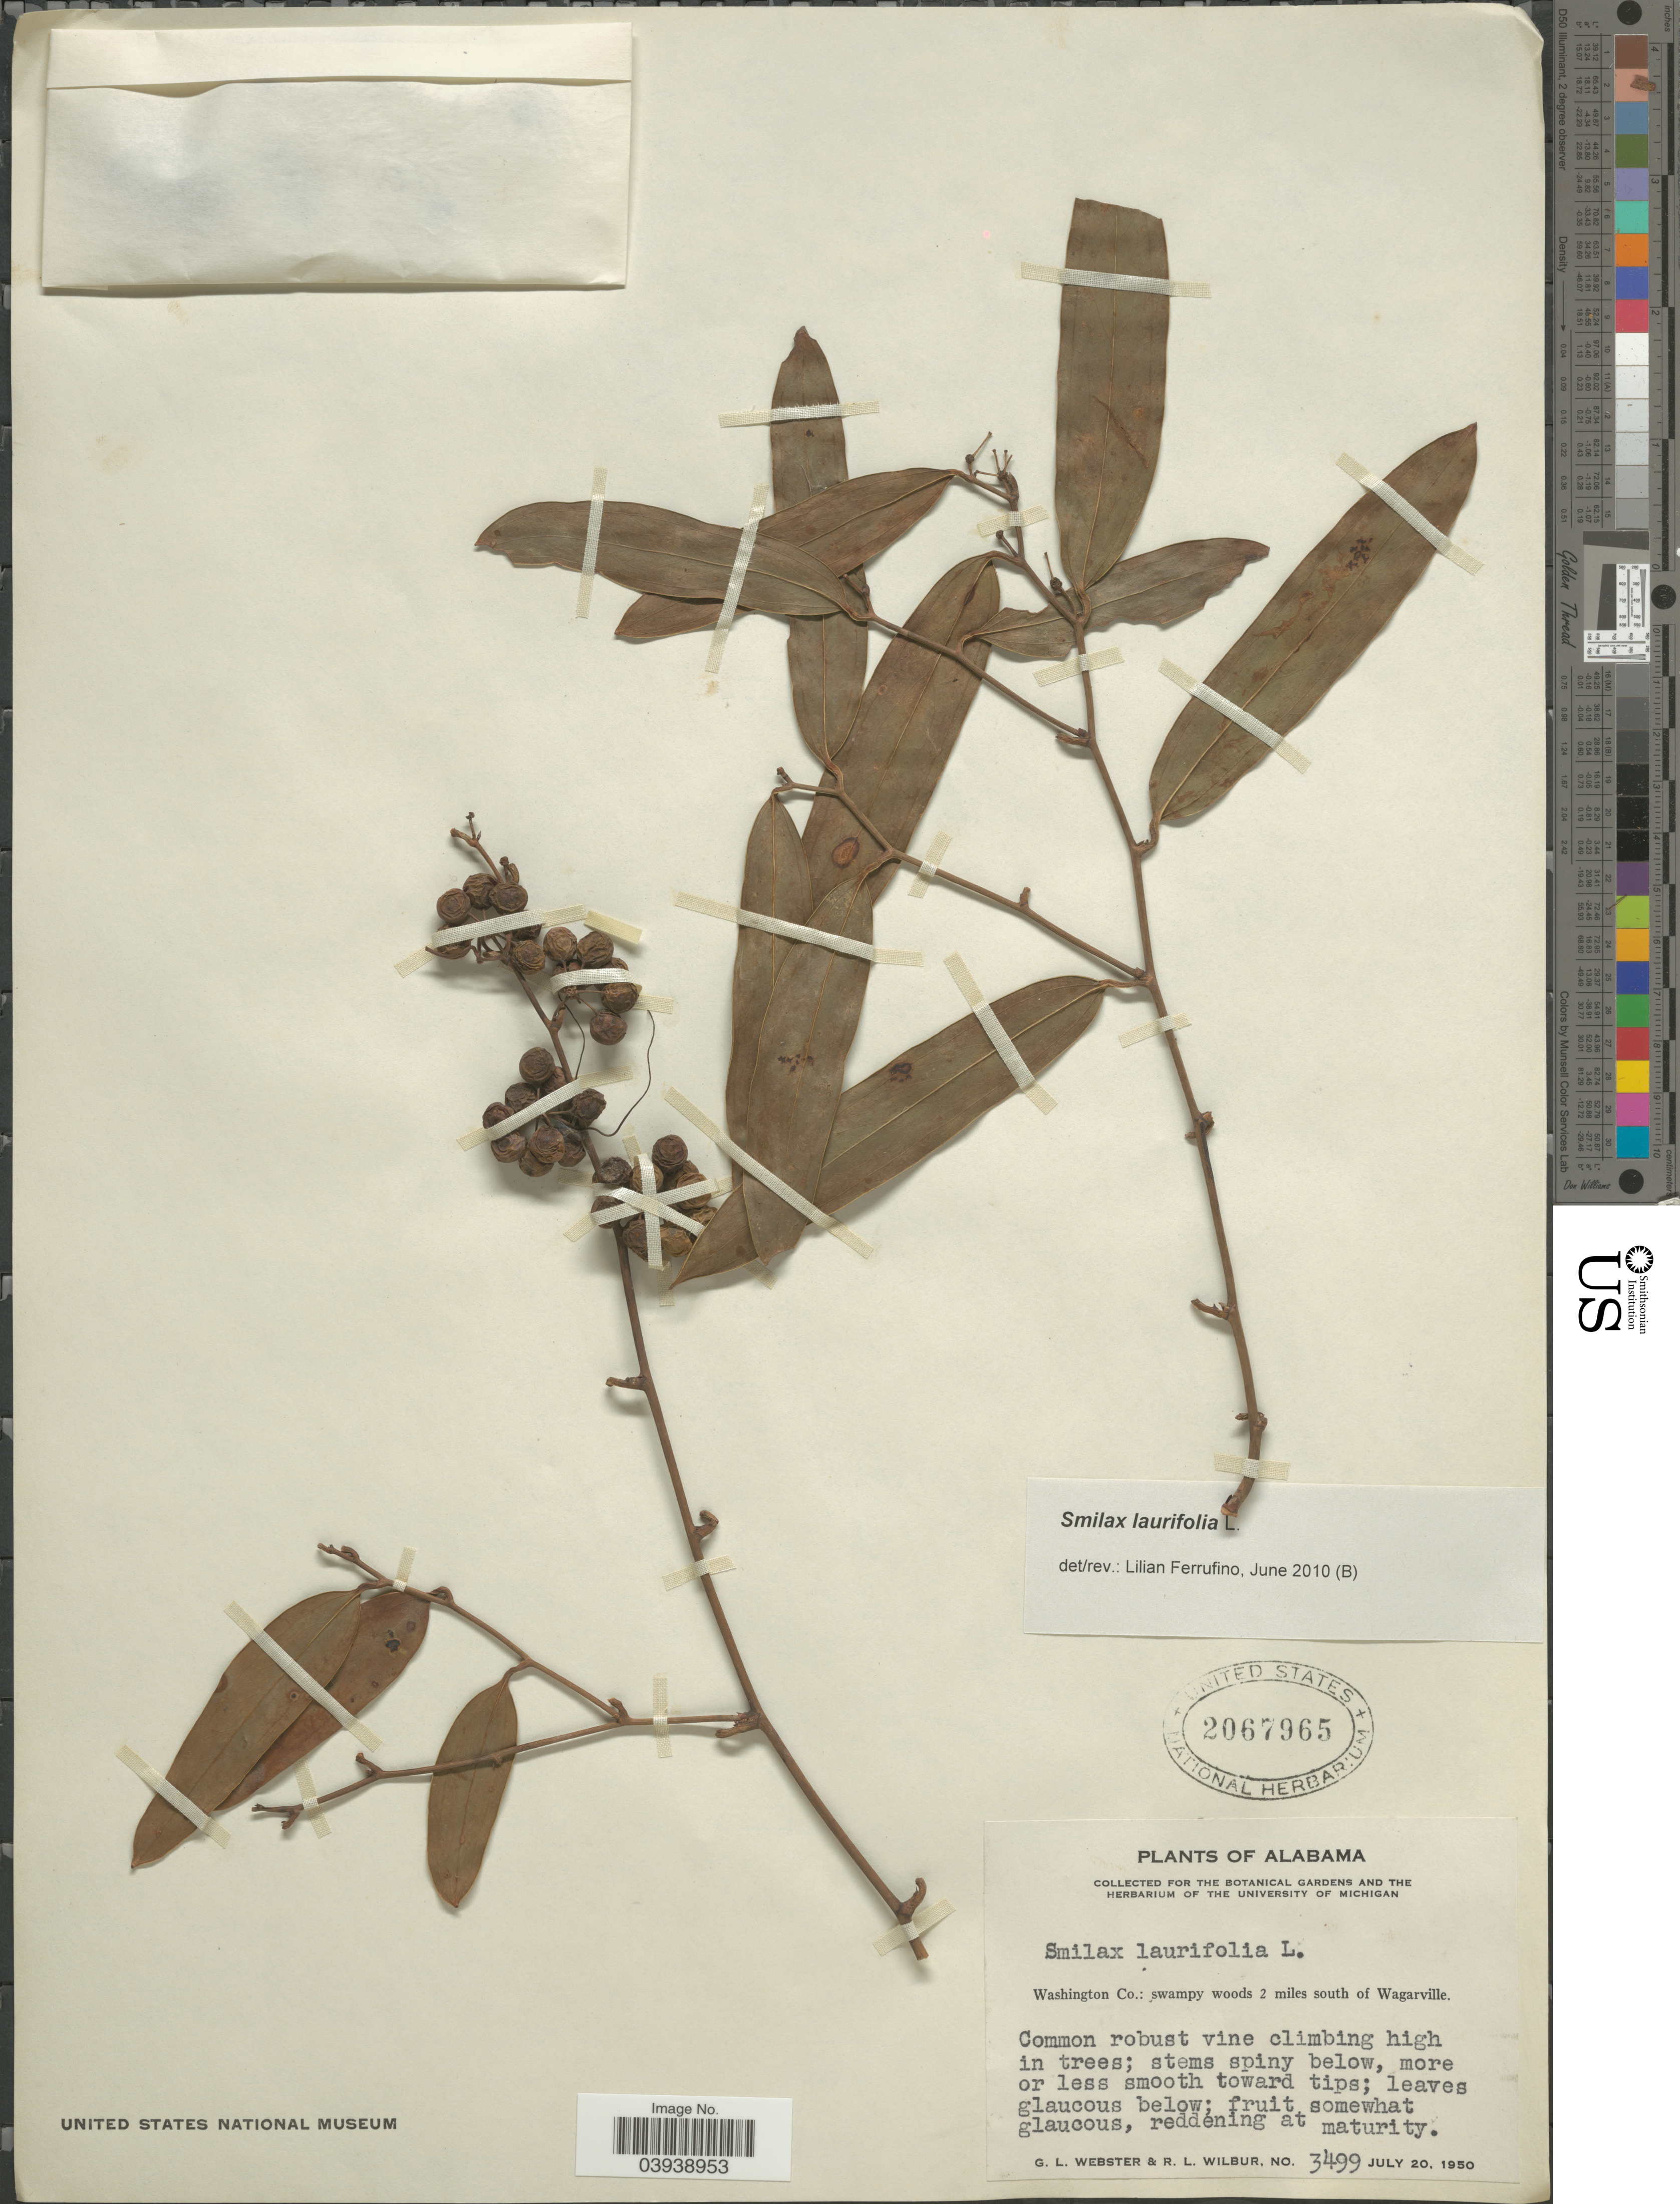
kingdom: Plantae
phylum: Tracheophyta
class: Liliopsida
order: Liliales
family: Smilacaceae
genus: Smilax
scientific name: Smilax laurifolia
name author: L.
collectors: G. L. Webster & R. L. Wilbur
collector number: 3499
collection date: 1950-07-20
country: United States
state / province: Alabama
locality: Washington Co.: swampy woods 2 miles south of Wagarville.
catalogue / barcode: US 2067965